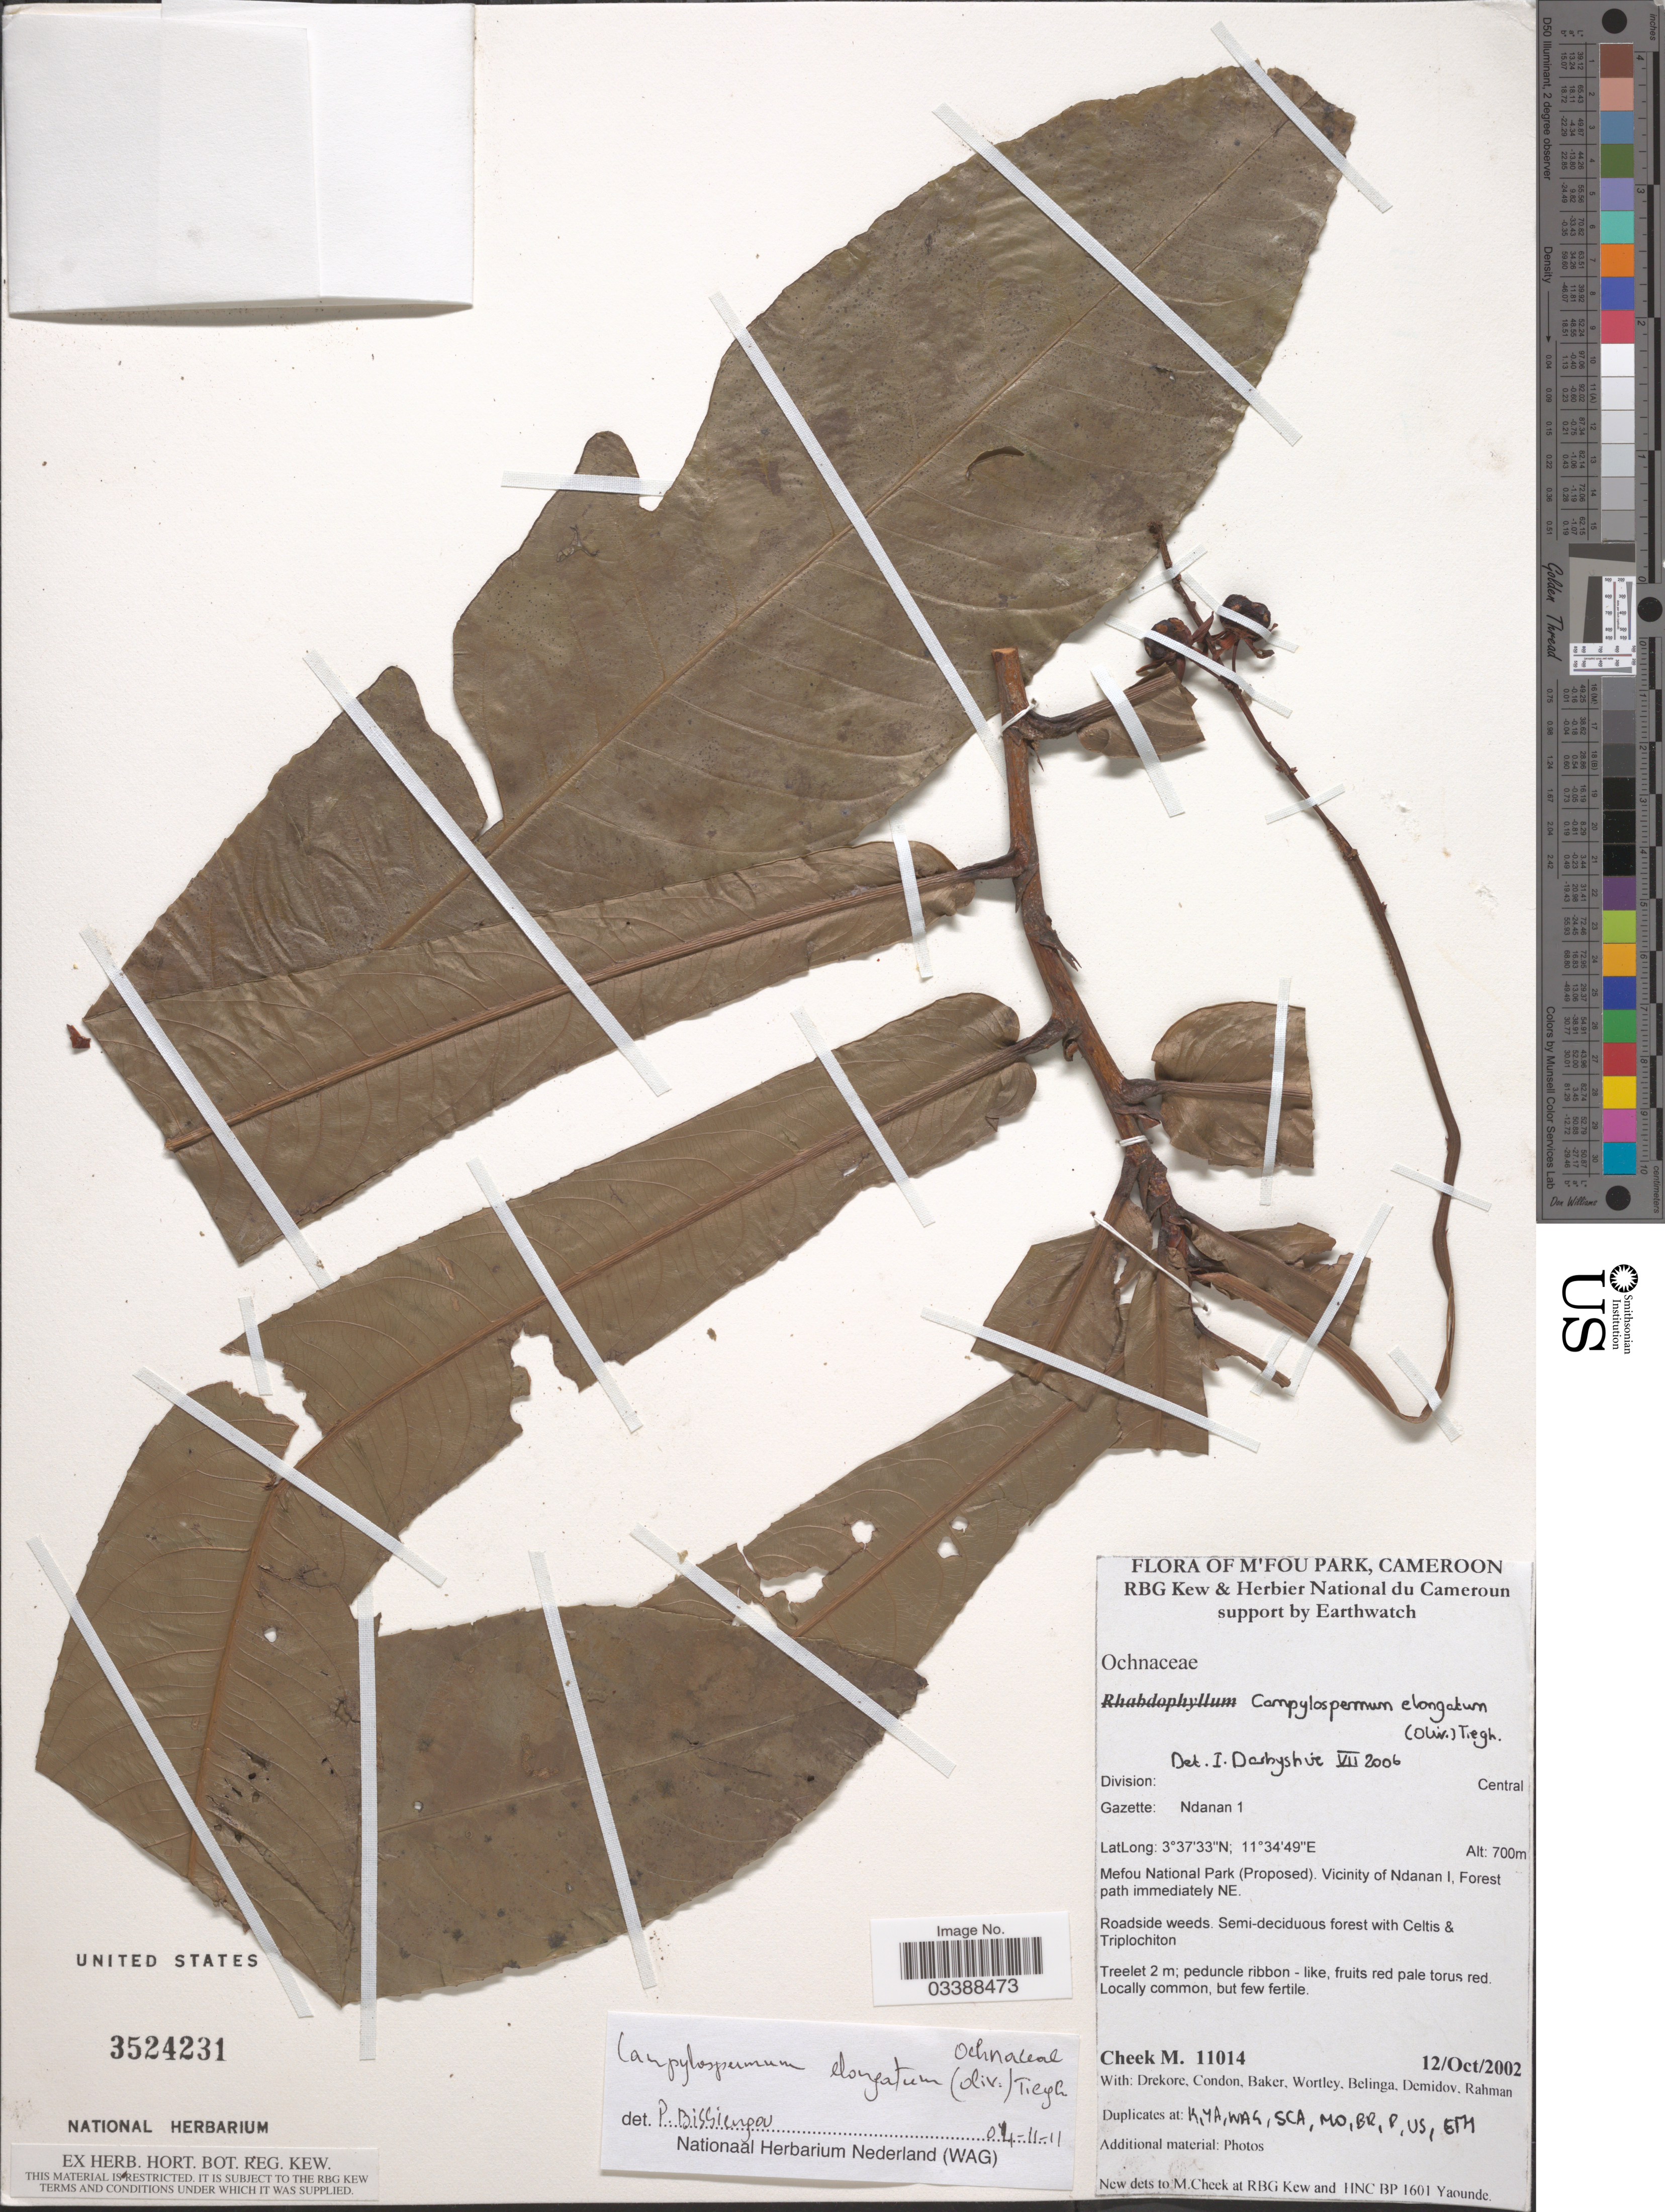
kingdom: Plantae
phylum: Tracheophyta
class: Magnoliopsida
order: Malpighiales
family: Ochnaceae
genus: Campylospermum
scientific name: Campylospermum elongatum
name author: (Oliv.) Tiegh.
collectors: M. Cheek, Drekore, Condon, -- Baker & et al.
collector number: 11014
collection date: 2002-10-12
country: Cameroon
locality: Mefou National Park (Proposed). Vicinity of Ndanan I, Forest path immediately NE.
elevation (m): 700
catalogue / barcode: US 3524231